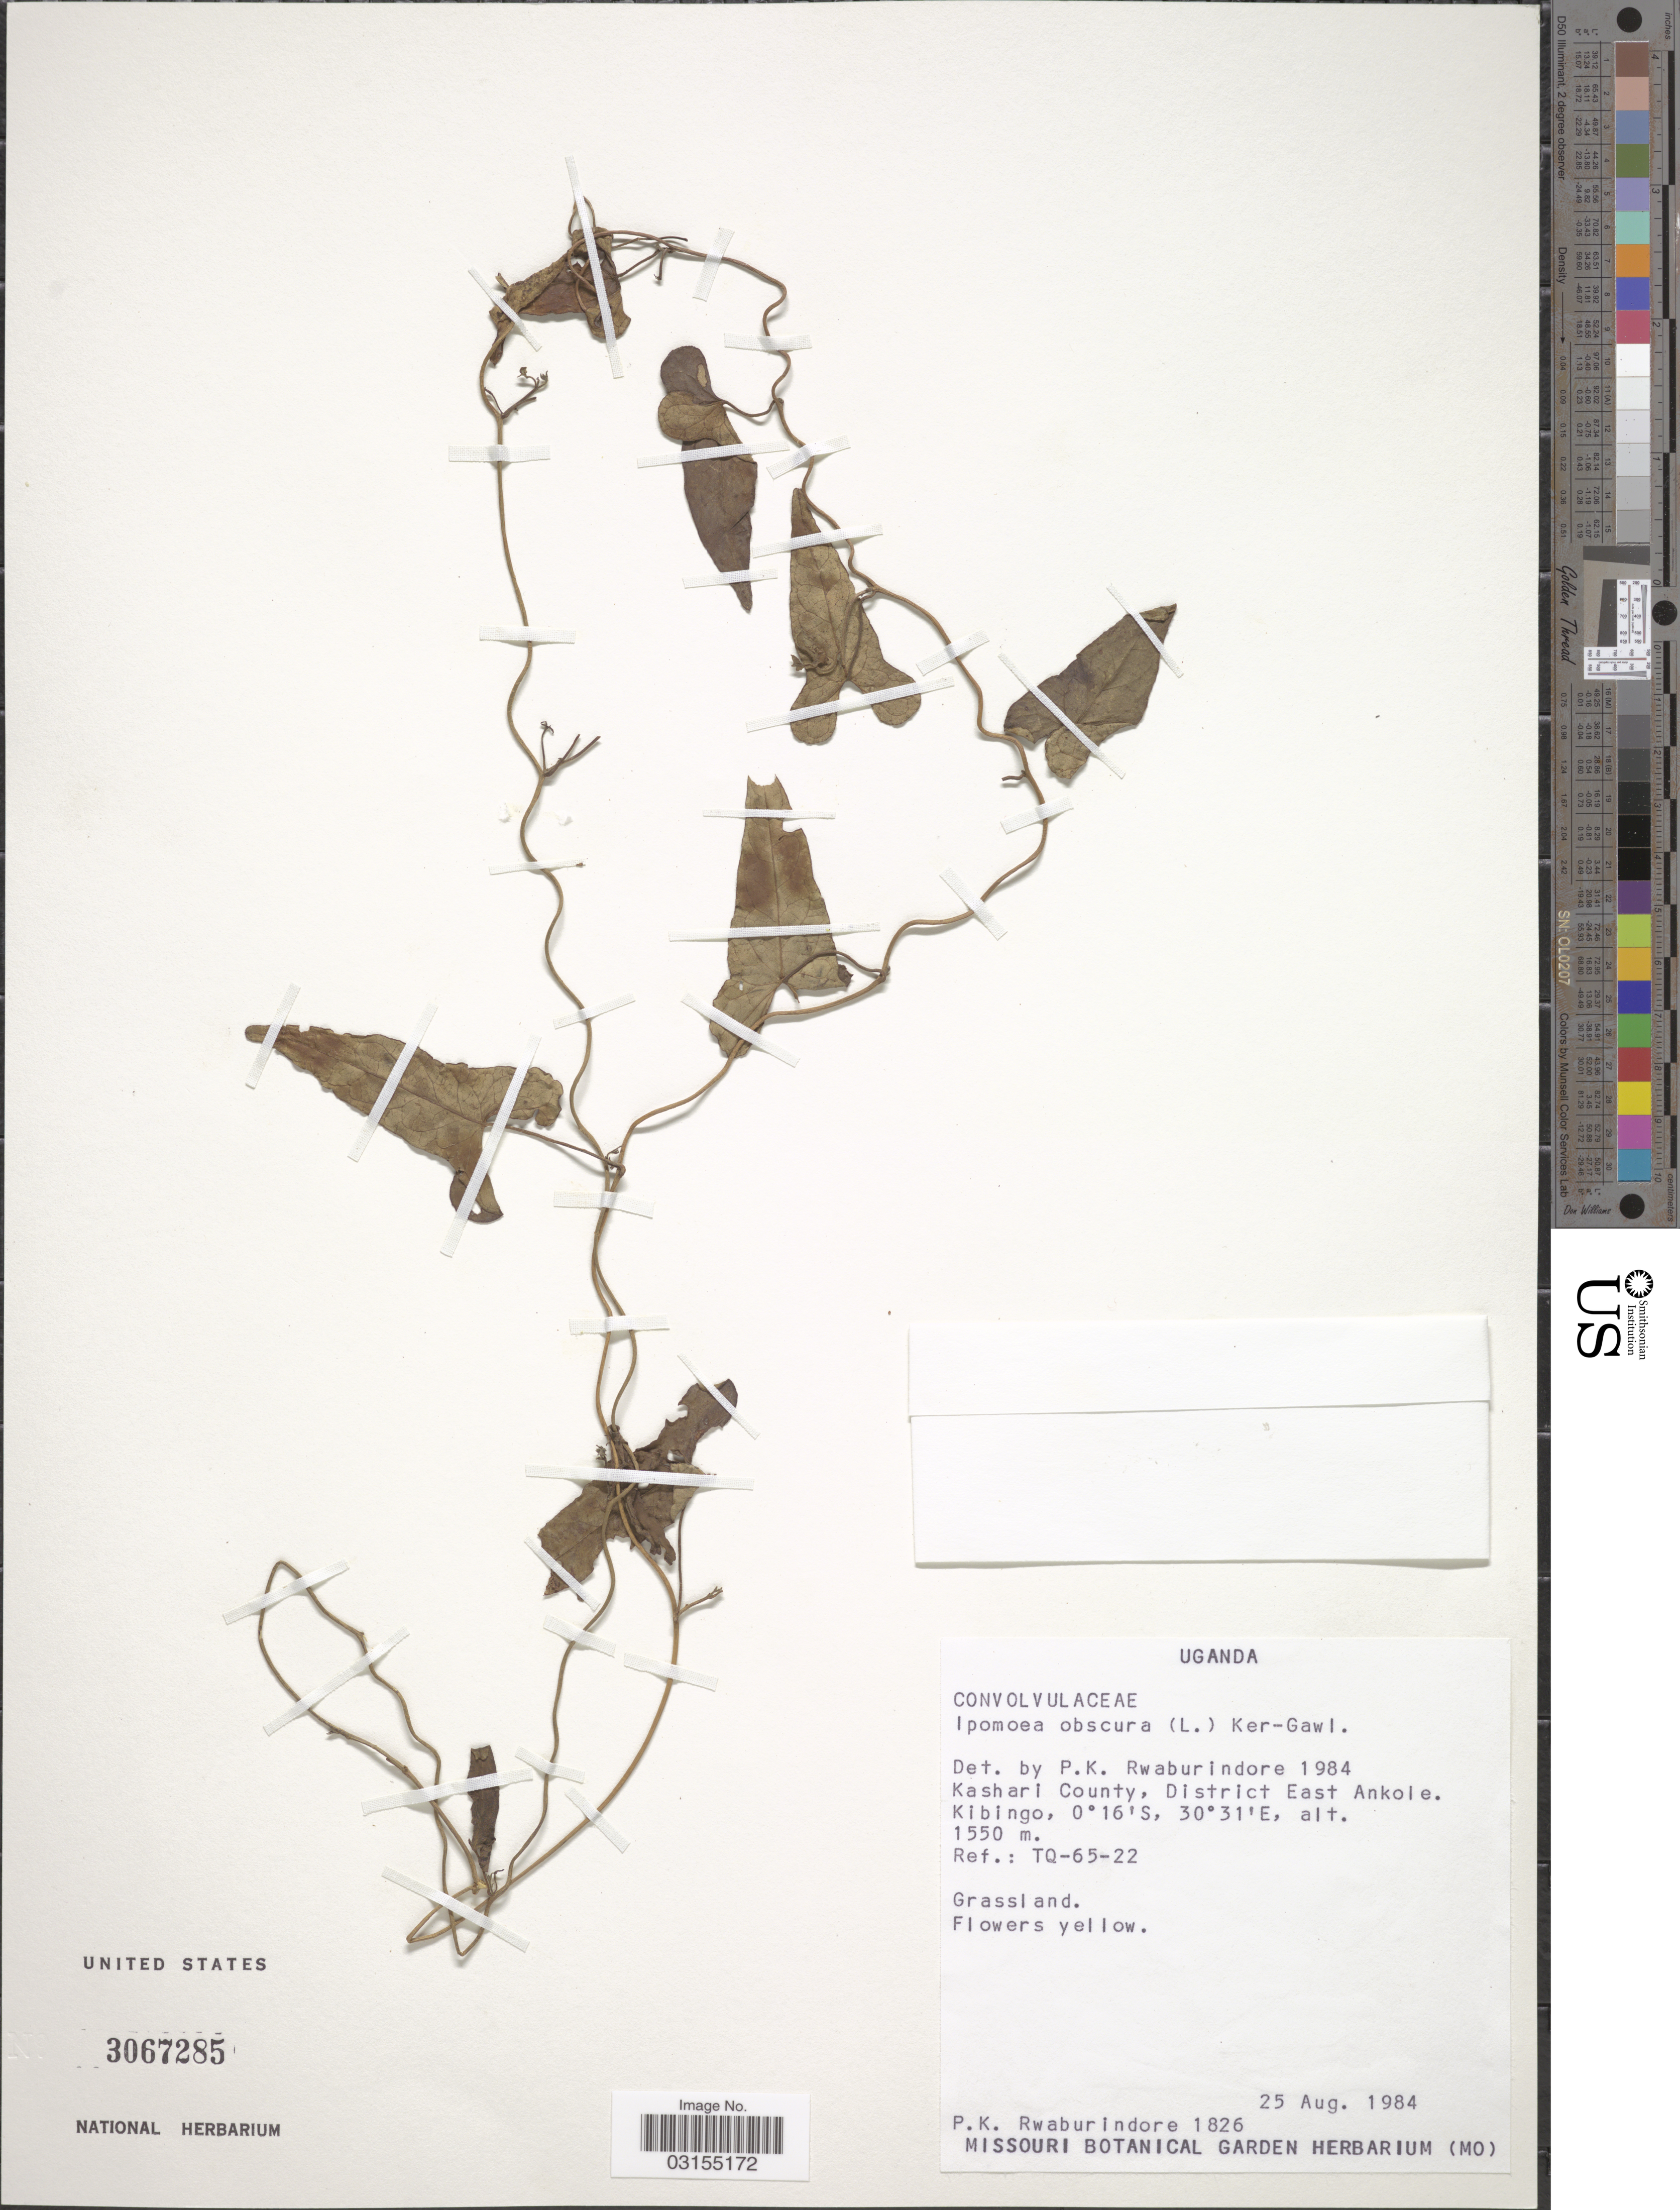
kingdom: Plantae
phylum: Tracheophyta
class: Magnoliopsida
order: Solanales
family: Convolvulaceae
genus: Ipomoea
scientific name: Ipomoea obscura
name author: (L.) Ker Gawl.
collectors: P. Rwaburindore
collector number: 1826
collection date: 1984-08-25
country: Uganda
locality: Kashari County, District East Ankole. Kibingo. Ref.: TQ-65-22.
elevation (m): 1550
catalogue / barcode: US 3067285